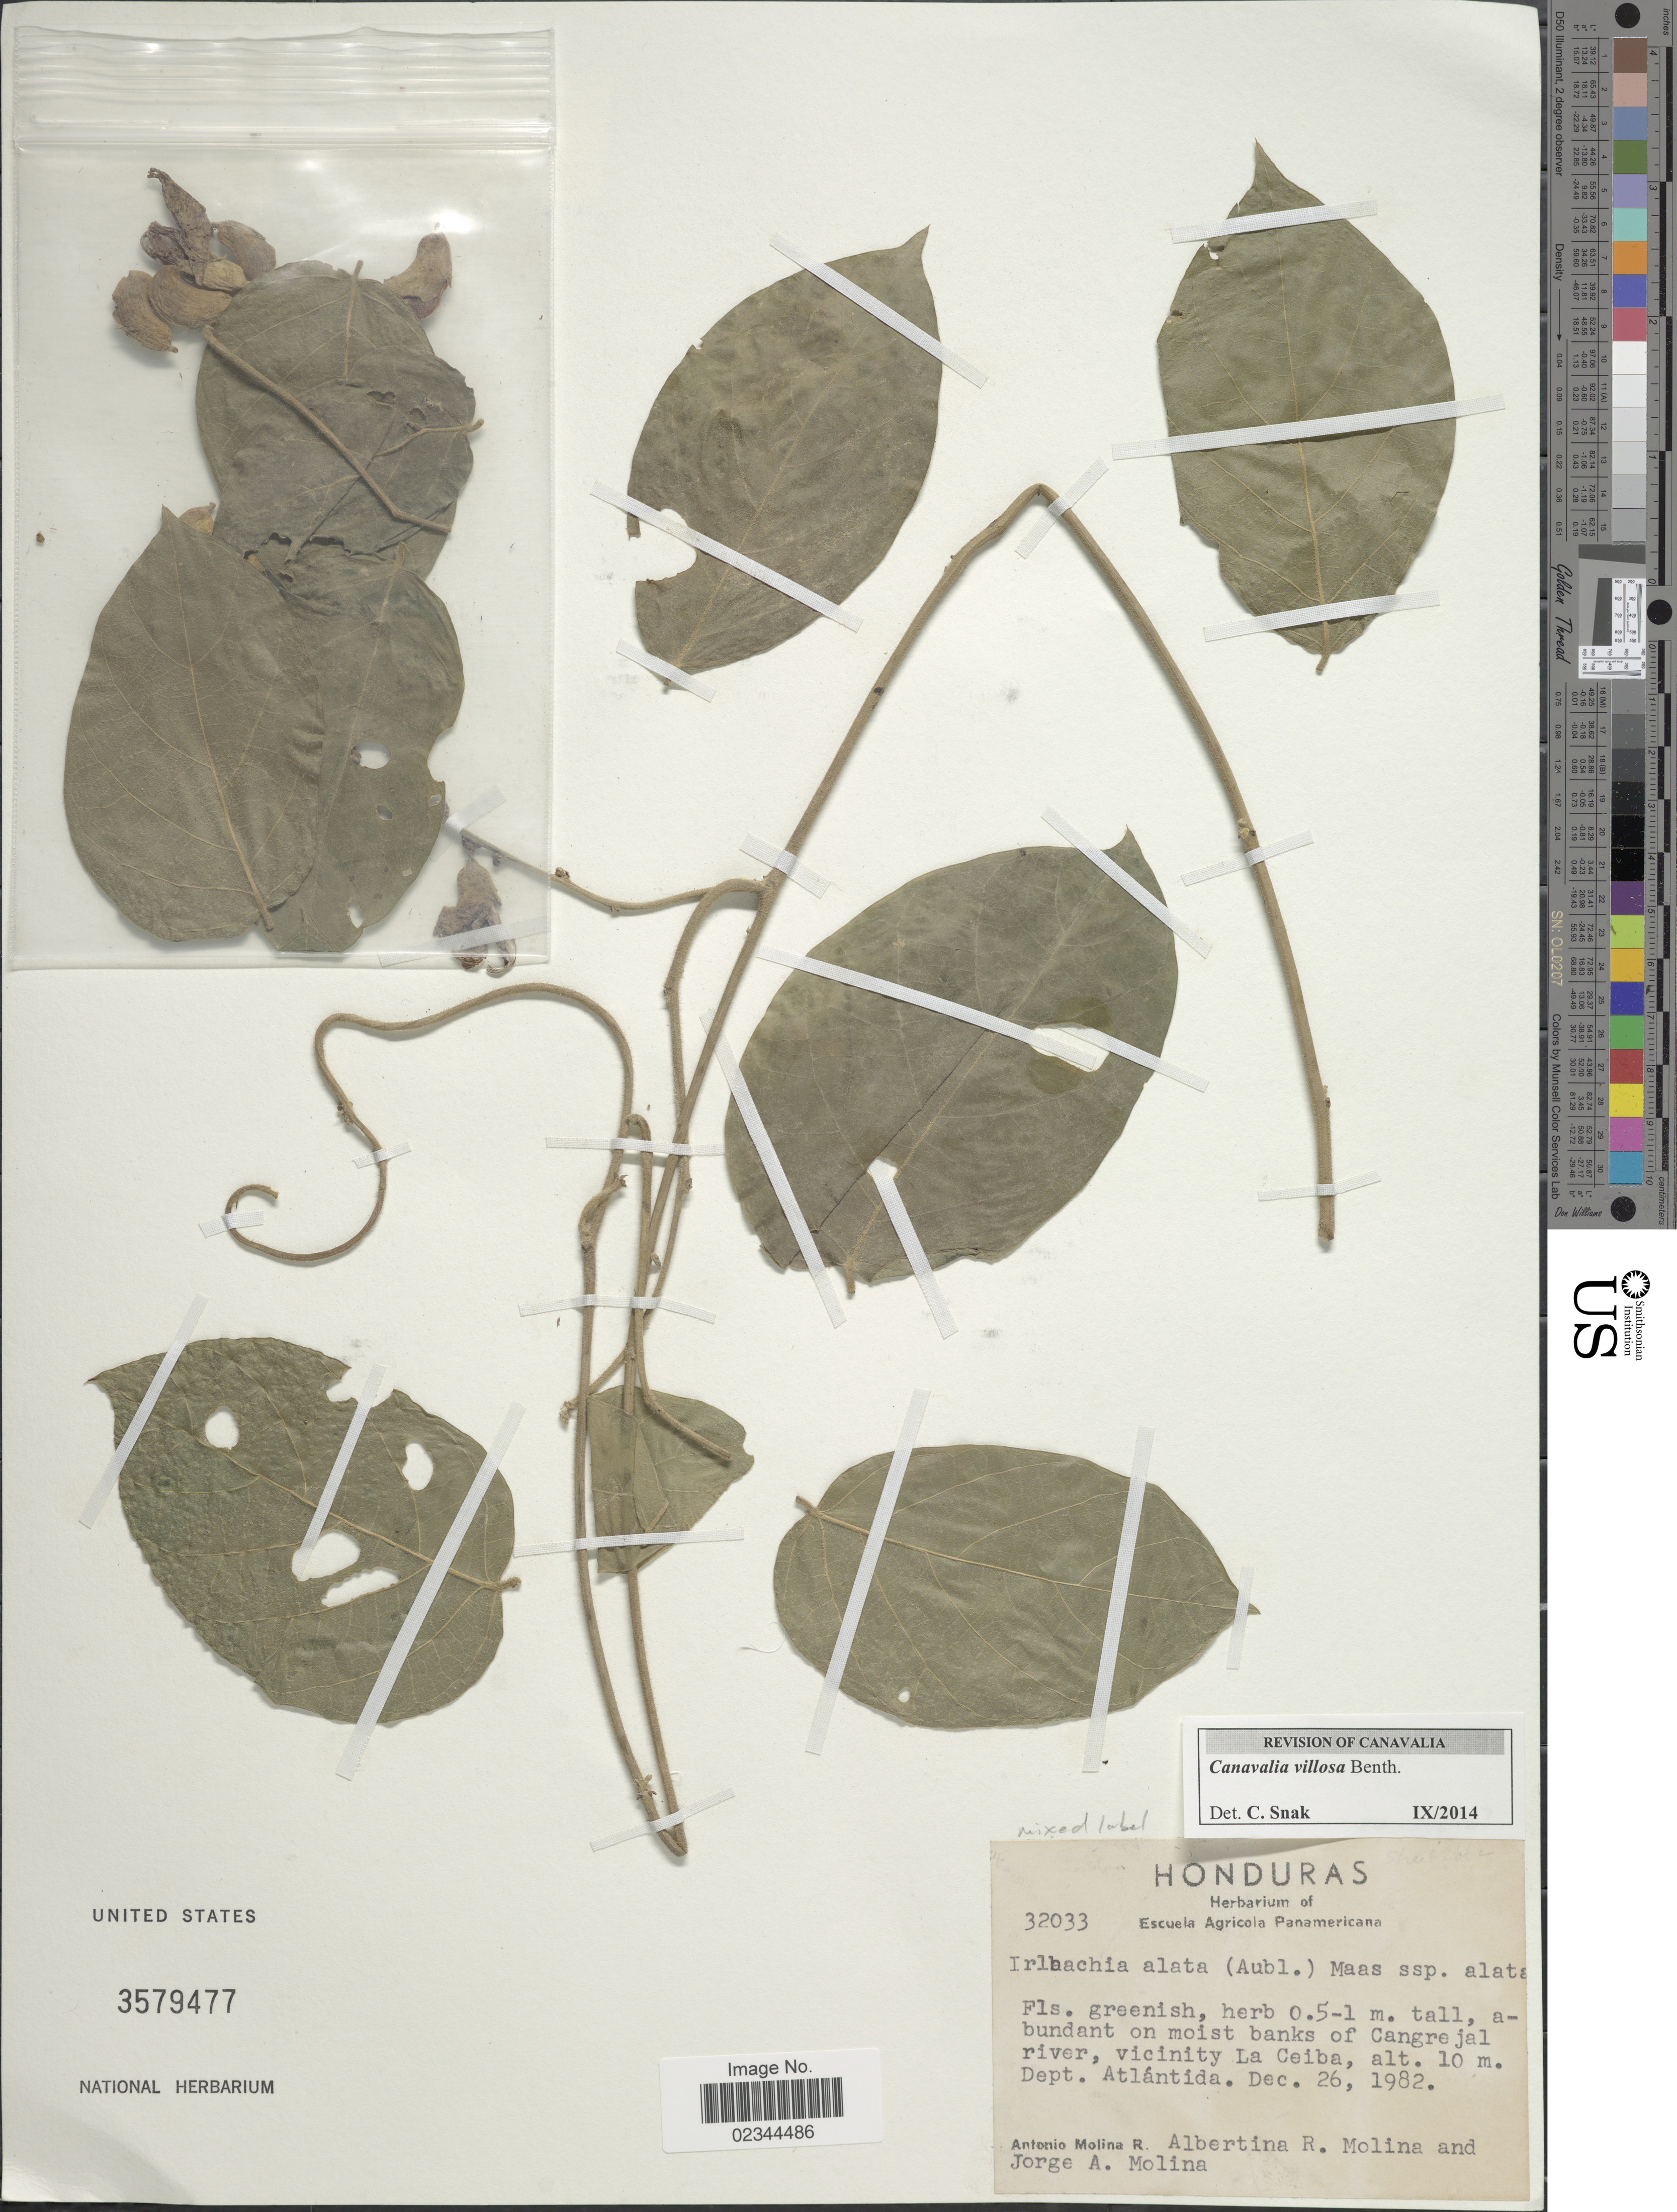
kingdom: Plantae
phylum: Tracheophyta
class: Magnoliopsida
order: Fabales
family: Fabaceae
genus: Canavalia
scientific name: Canavalia villosa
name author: Benth.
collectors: A. Molina R., A. R. Molina & J. A. Molina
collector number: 32033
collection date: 1982-12-26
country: Honduras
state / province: Atlántida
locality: Banks of Cangrejal River, Vicinity of La Ceiba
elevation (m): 10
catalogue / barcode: US 3579477